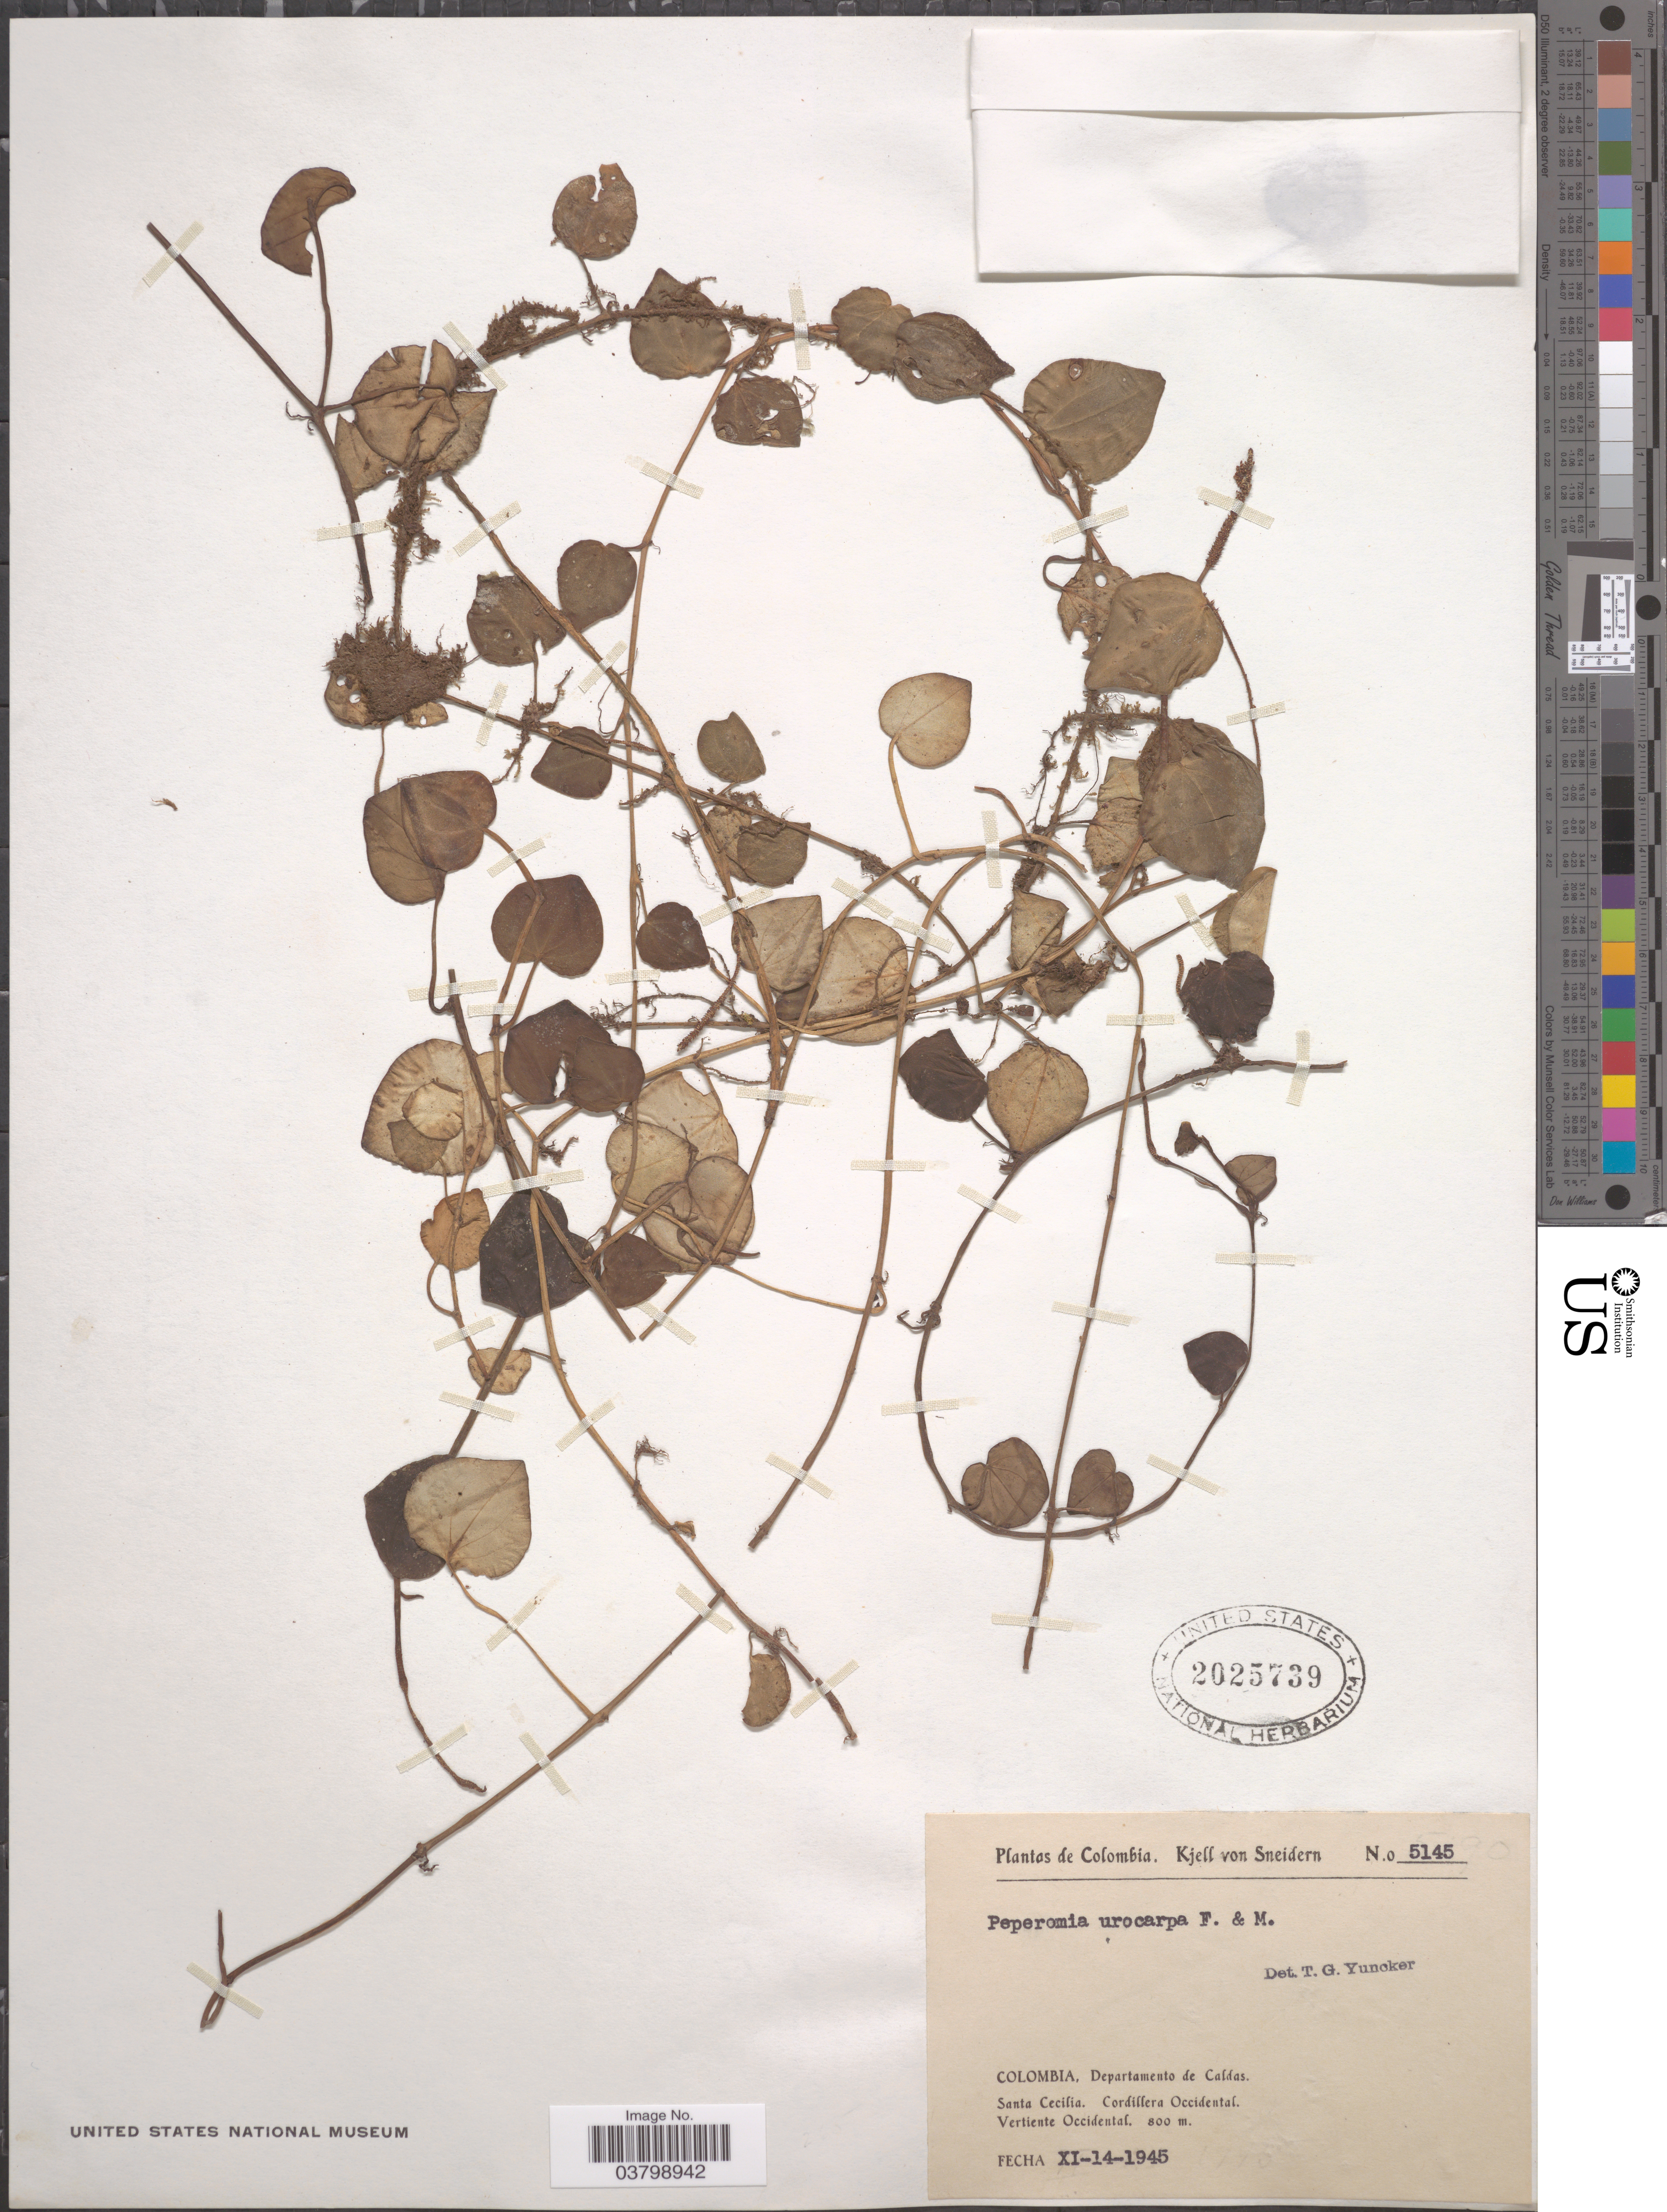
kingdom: Plantae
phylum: Tracheophyta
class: Magnoliopsida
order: Piperales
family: Piperaceae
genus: Peperomia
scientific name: Peperomia urocarpa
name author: Fisch. & C.A. Mey.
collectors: K. von Sneidern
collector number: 5145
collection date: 1945-11-14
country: Colombia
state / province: Caldas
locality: Departamento de Caldas. Santa Cecilia. Cordillera Occidental. Vertiente Occidental.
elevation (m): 800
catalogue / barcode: US 2025739